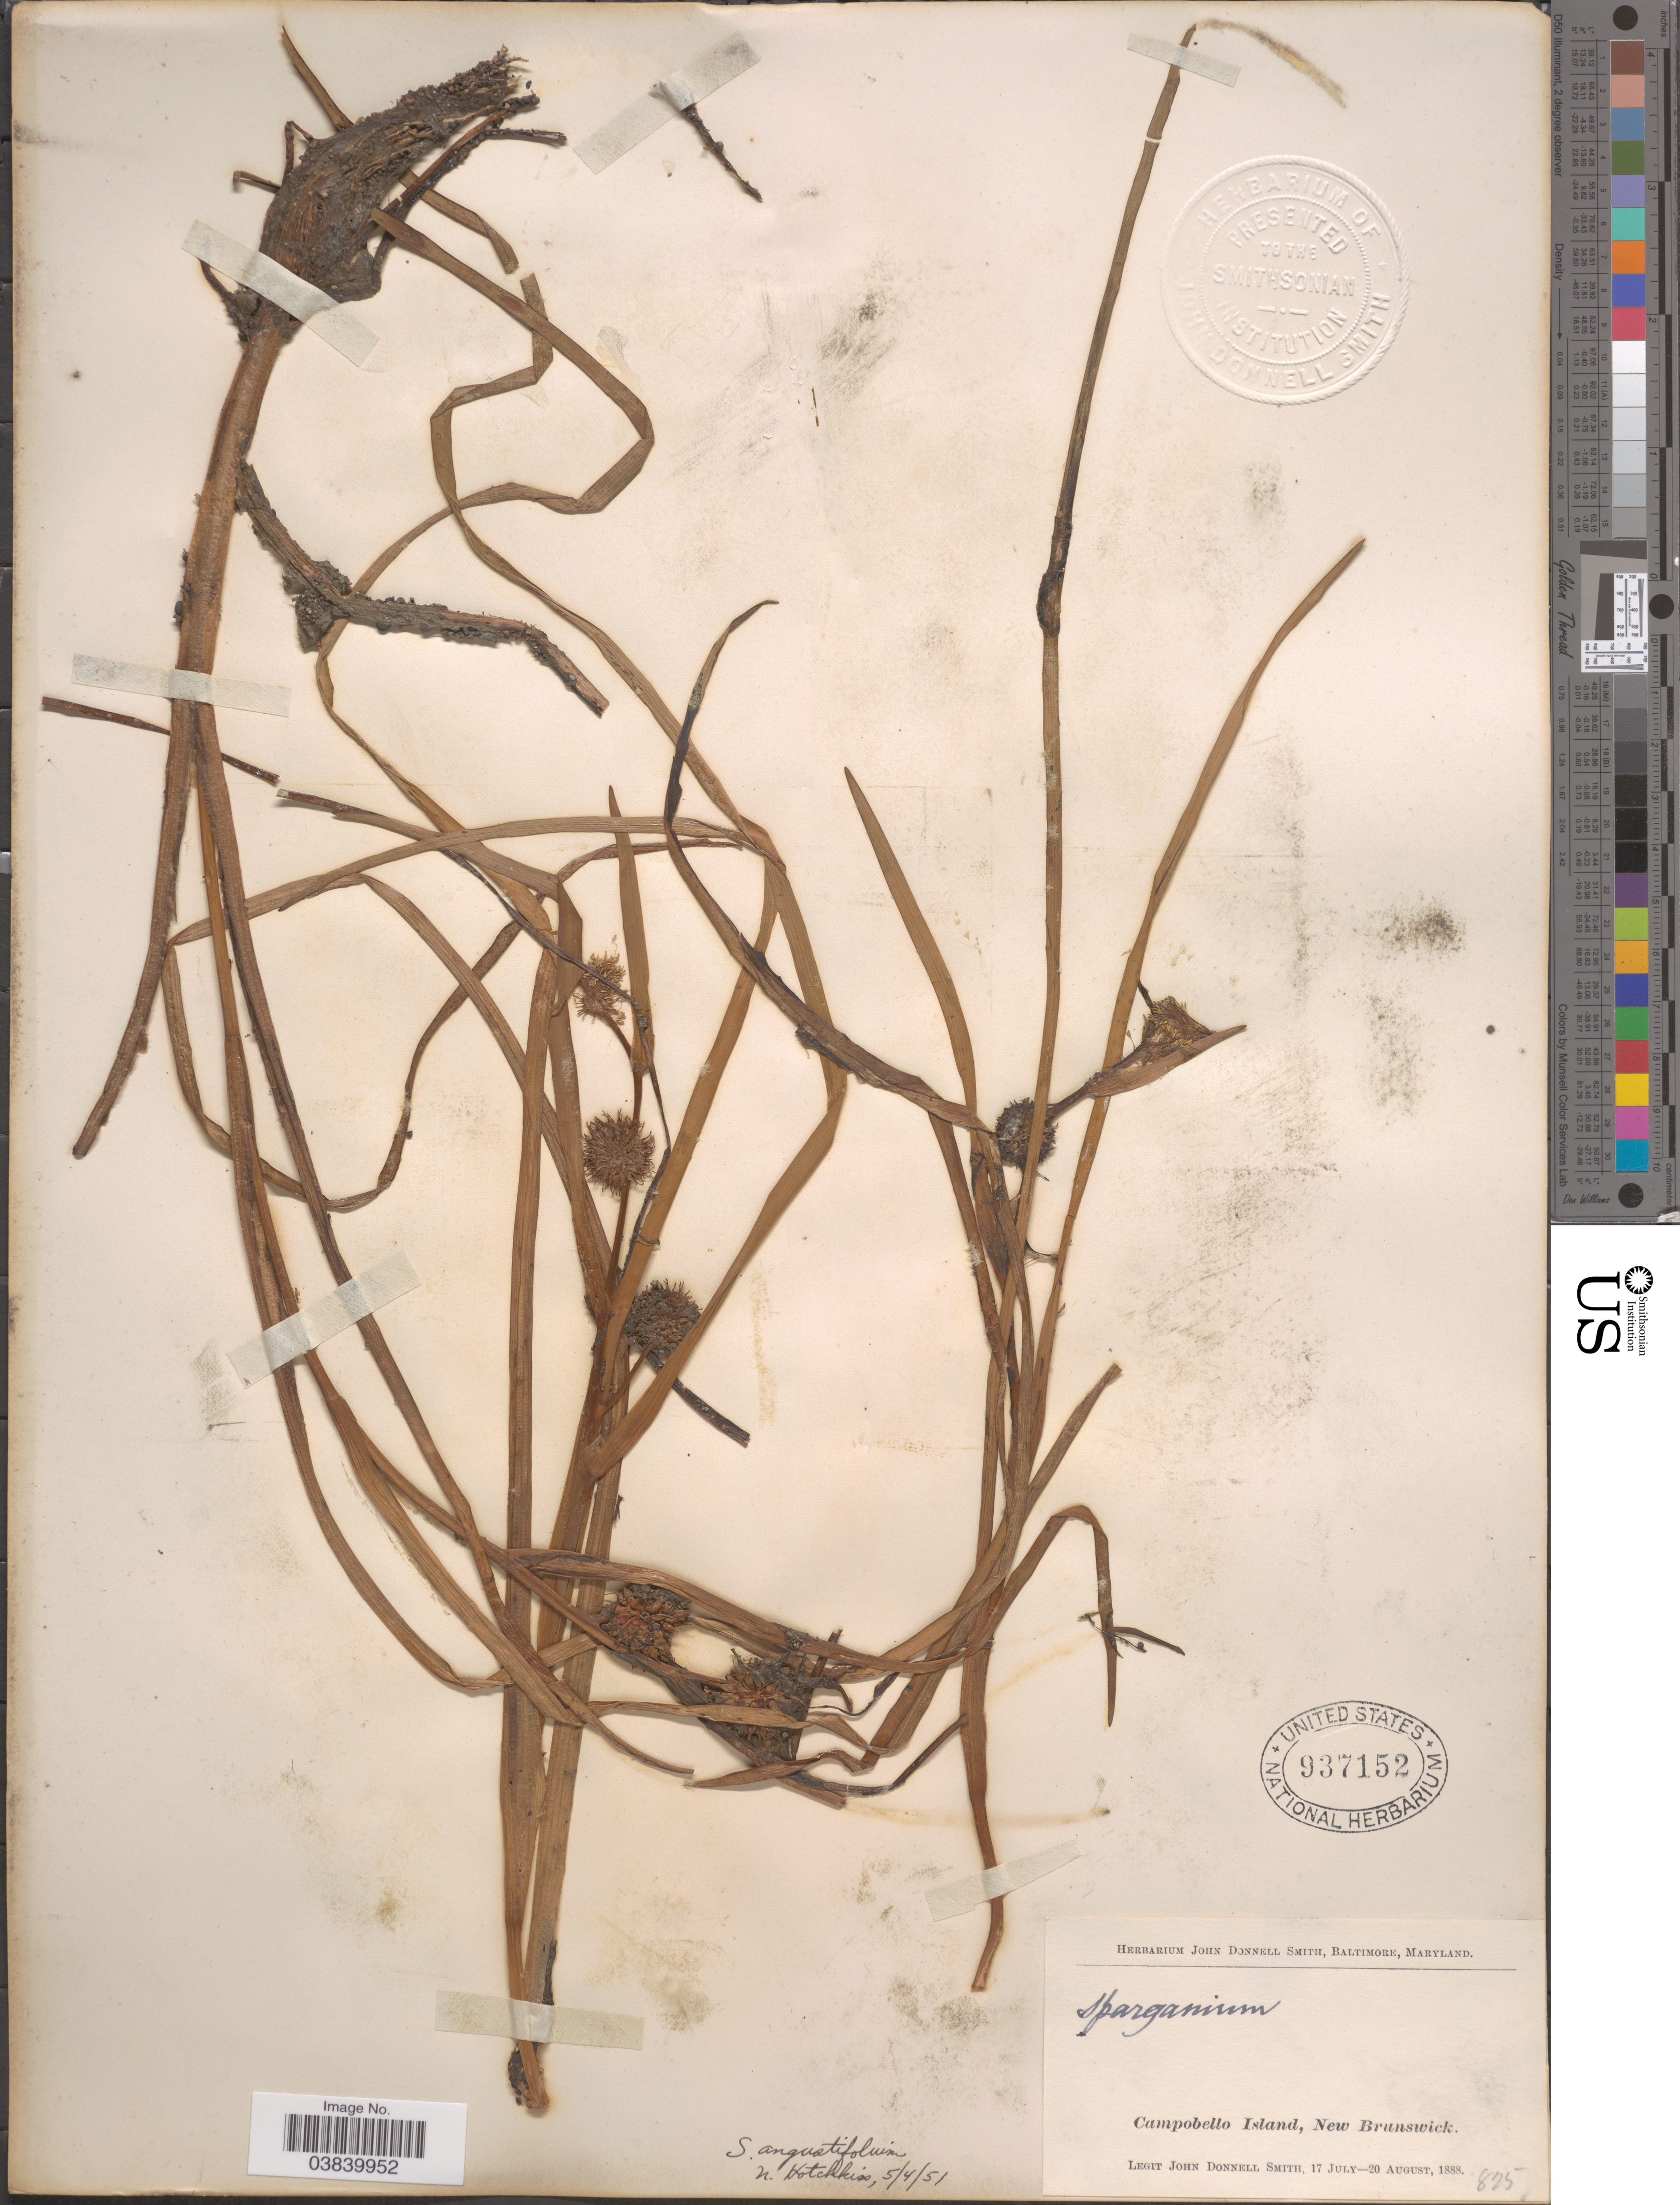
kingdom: Plantae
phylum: Tracheophyta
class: Liliopsida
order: Poales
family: Typhaceae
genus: Sparganium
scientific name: Sparganium angustifolium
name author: Michx.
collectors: J. Donnell Smith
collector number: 825?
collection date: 1888-07-17/1888-08-20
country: Canada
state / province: New Brunswick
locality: Campobello Island.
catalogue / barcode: US 937152